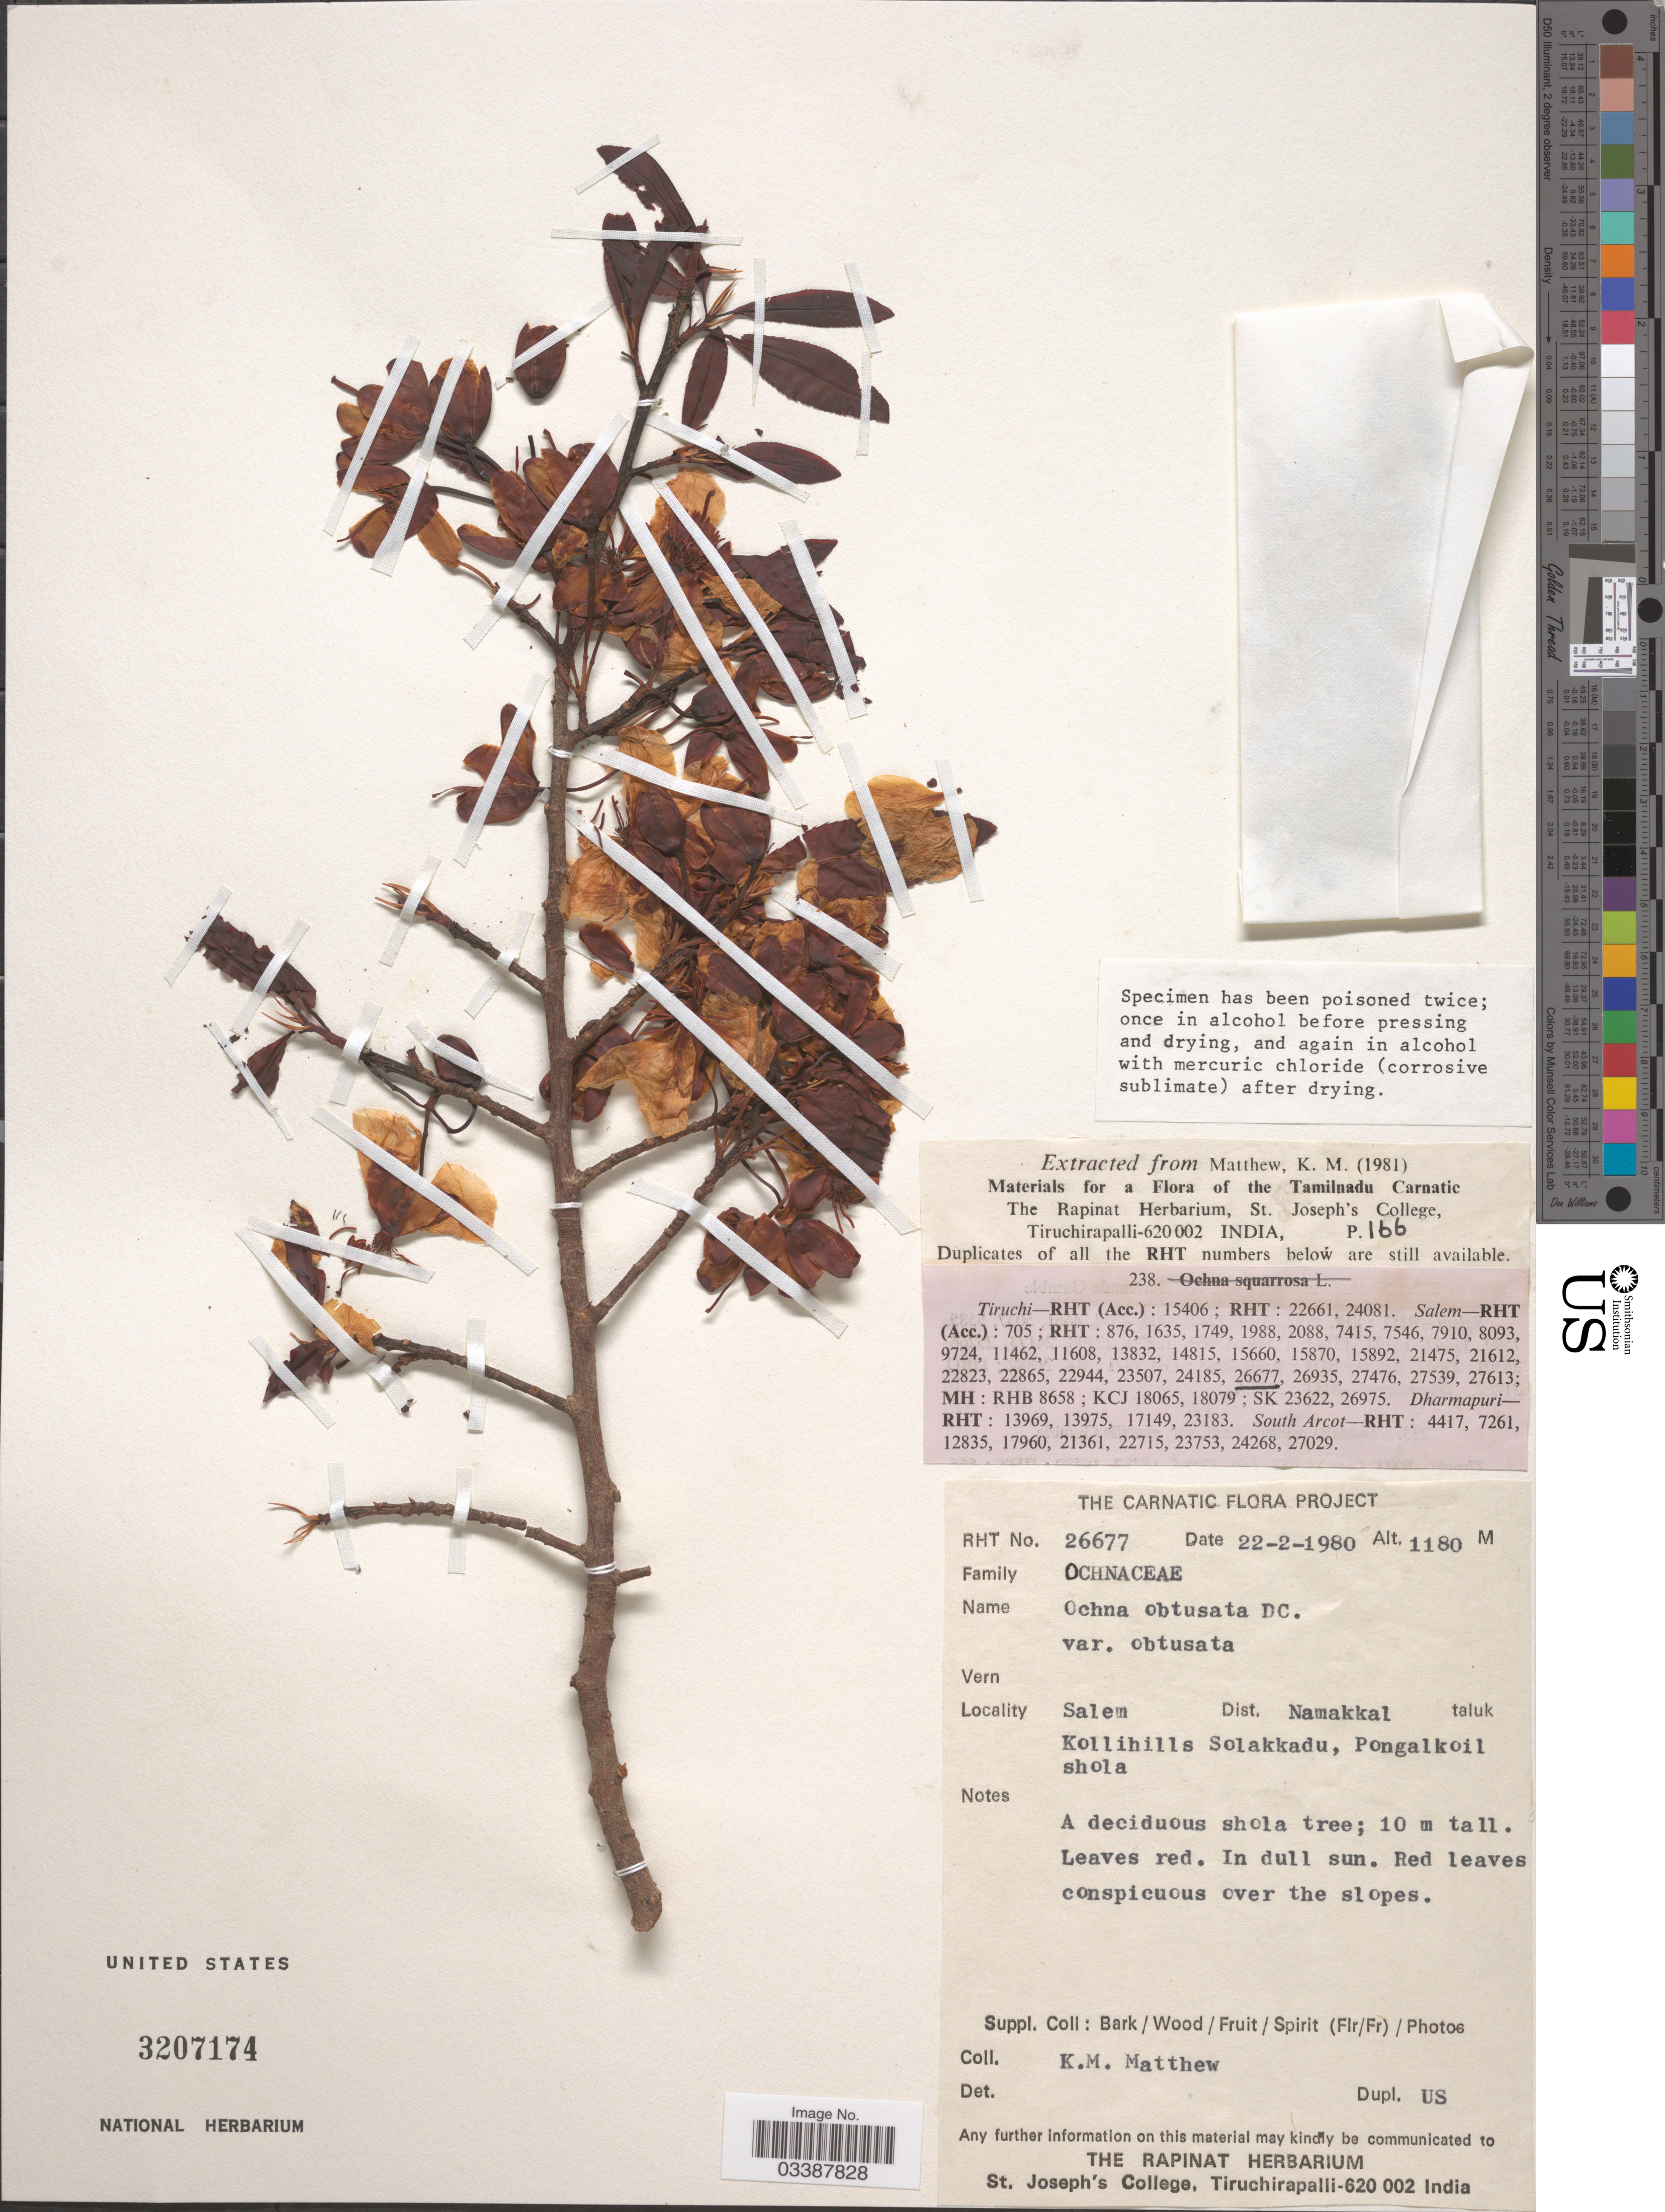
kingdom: Plantae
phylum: Tracheophyta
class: Magnoliopsida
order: Malpighiales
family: Ochnaceae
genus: Ochna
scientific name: Ochna obtusata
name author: DC.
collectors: K. M. Matthew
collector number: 26677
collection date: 1980-02-22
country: India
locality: Salem Dist. Namakkal. Taluk Kollihills Solakkadu, Pongalkoil shola.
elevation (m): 1180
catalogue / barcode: US 3207174